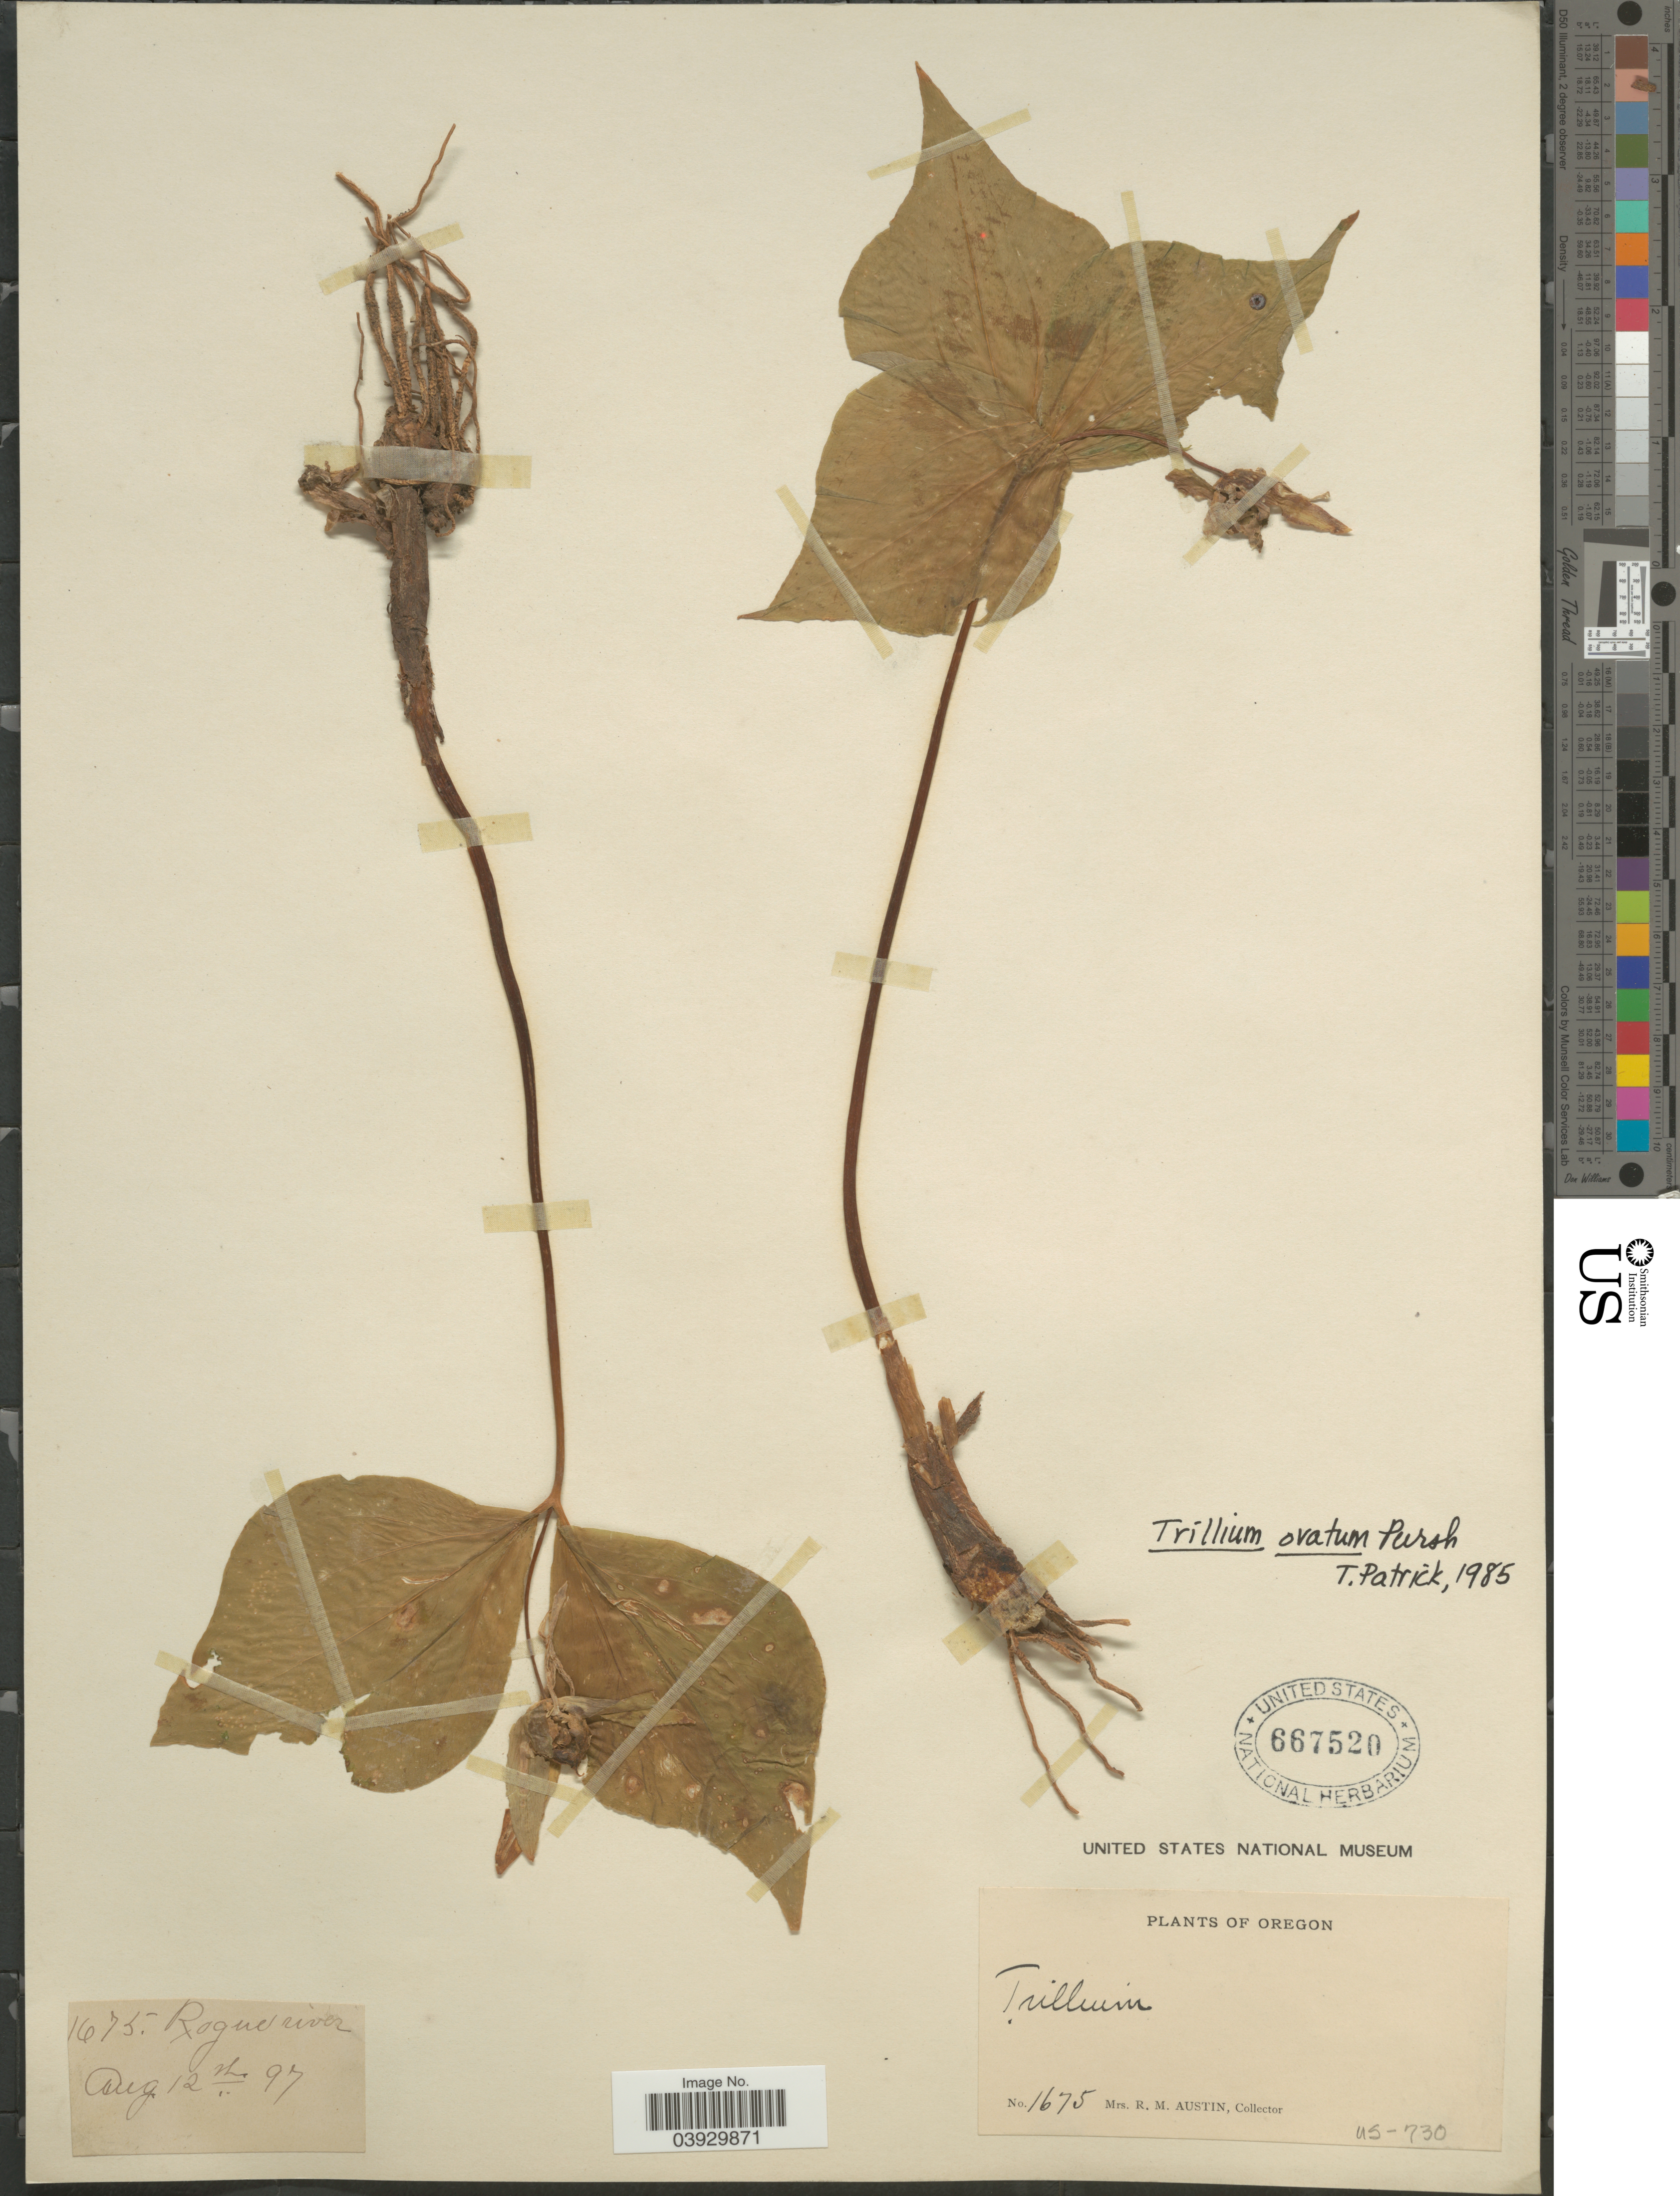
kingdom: Plantae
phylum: Tracheophyta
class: Liliopsida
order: Liliales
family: Melanthiaceae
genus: Trillium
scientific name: Trillium ovatum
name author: Pursh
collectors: R. Austin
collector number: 1675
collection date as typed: Transcribed d/m/y: 12/8/97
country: United States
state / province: Oregon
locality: Rogue river.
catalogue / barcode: US 667520